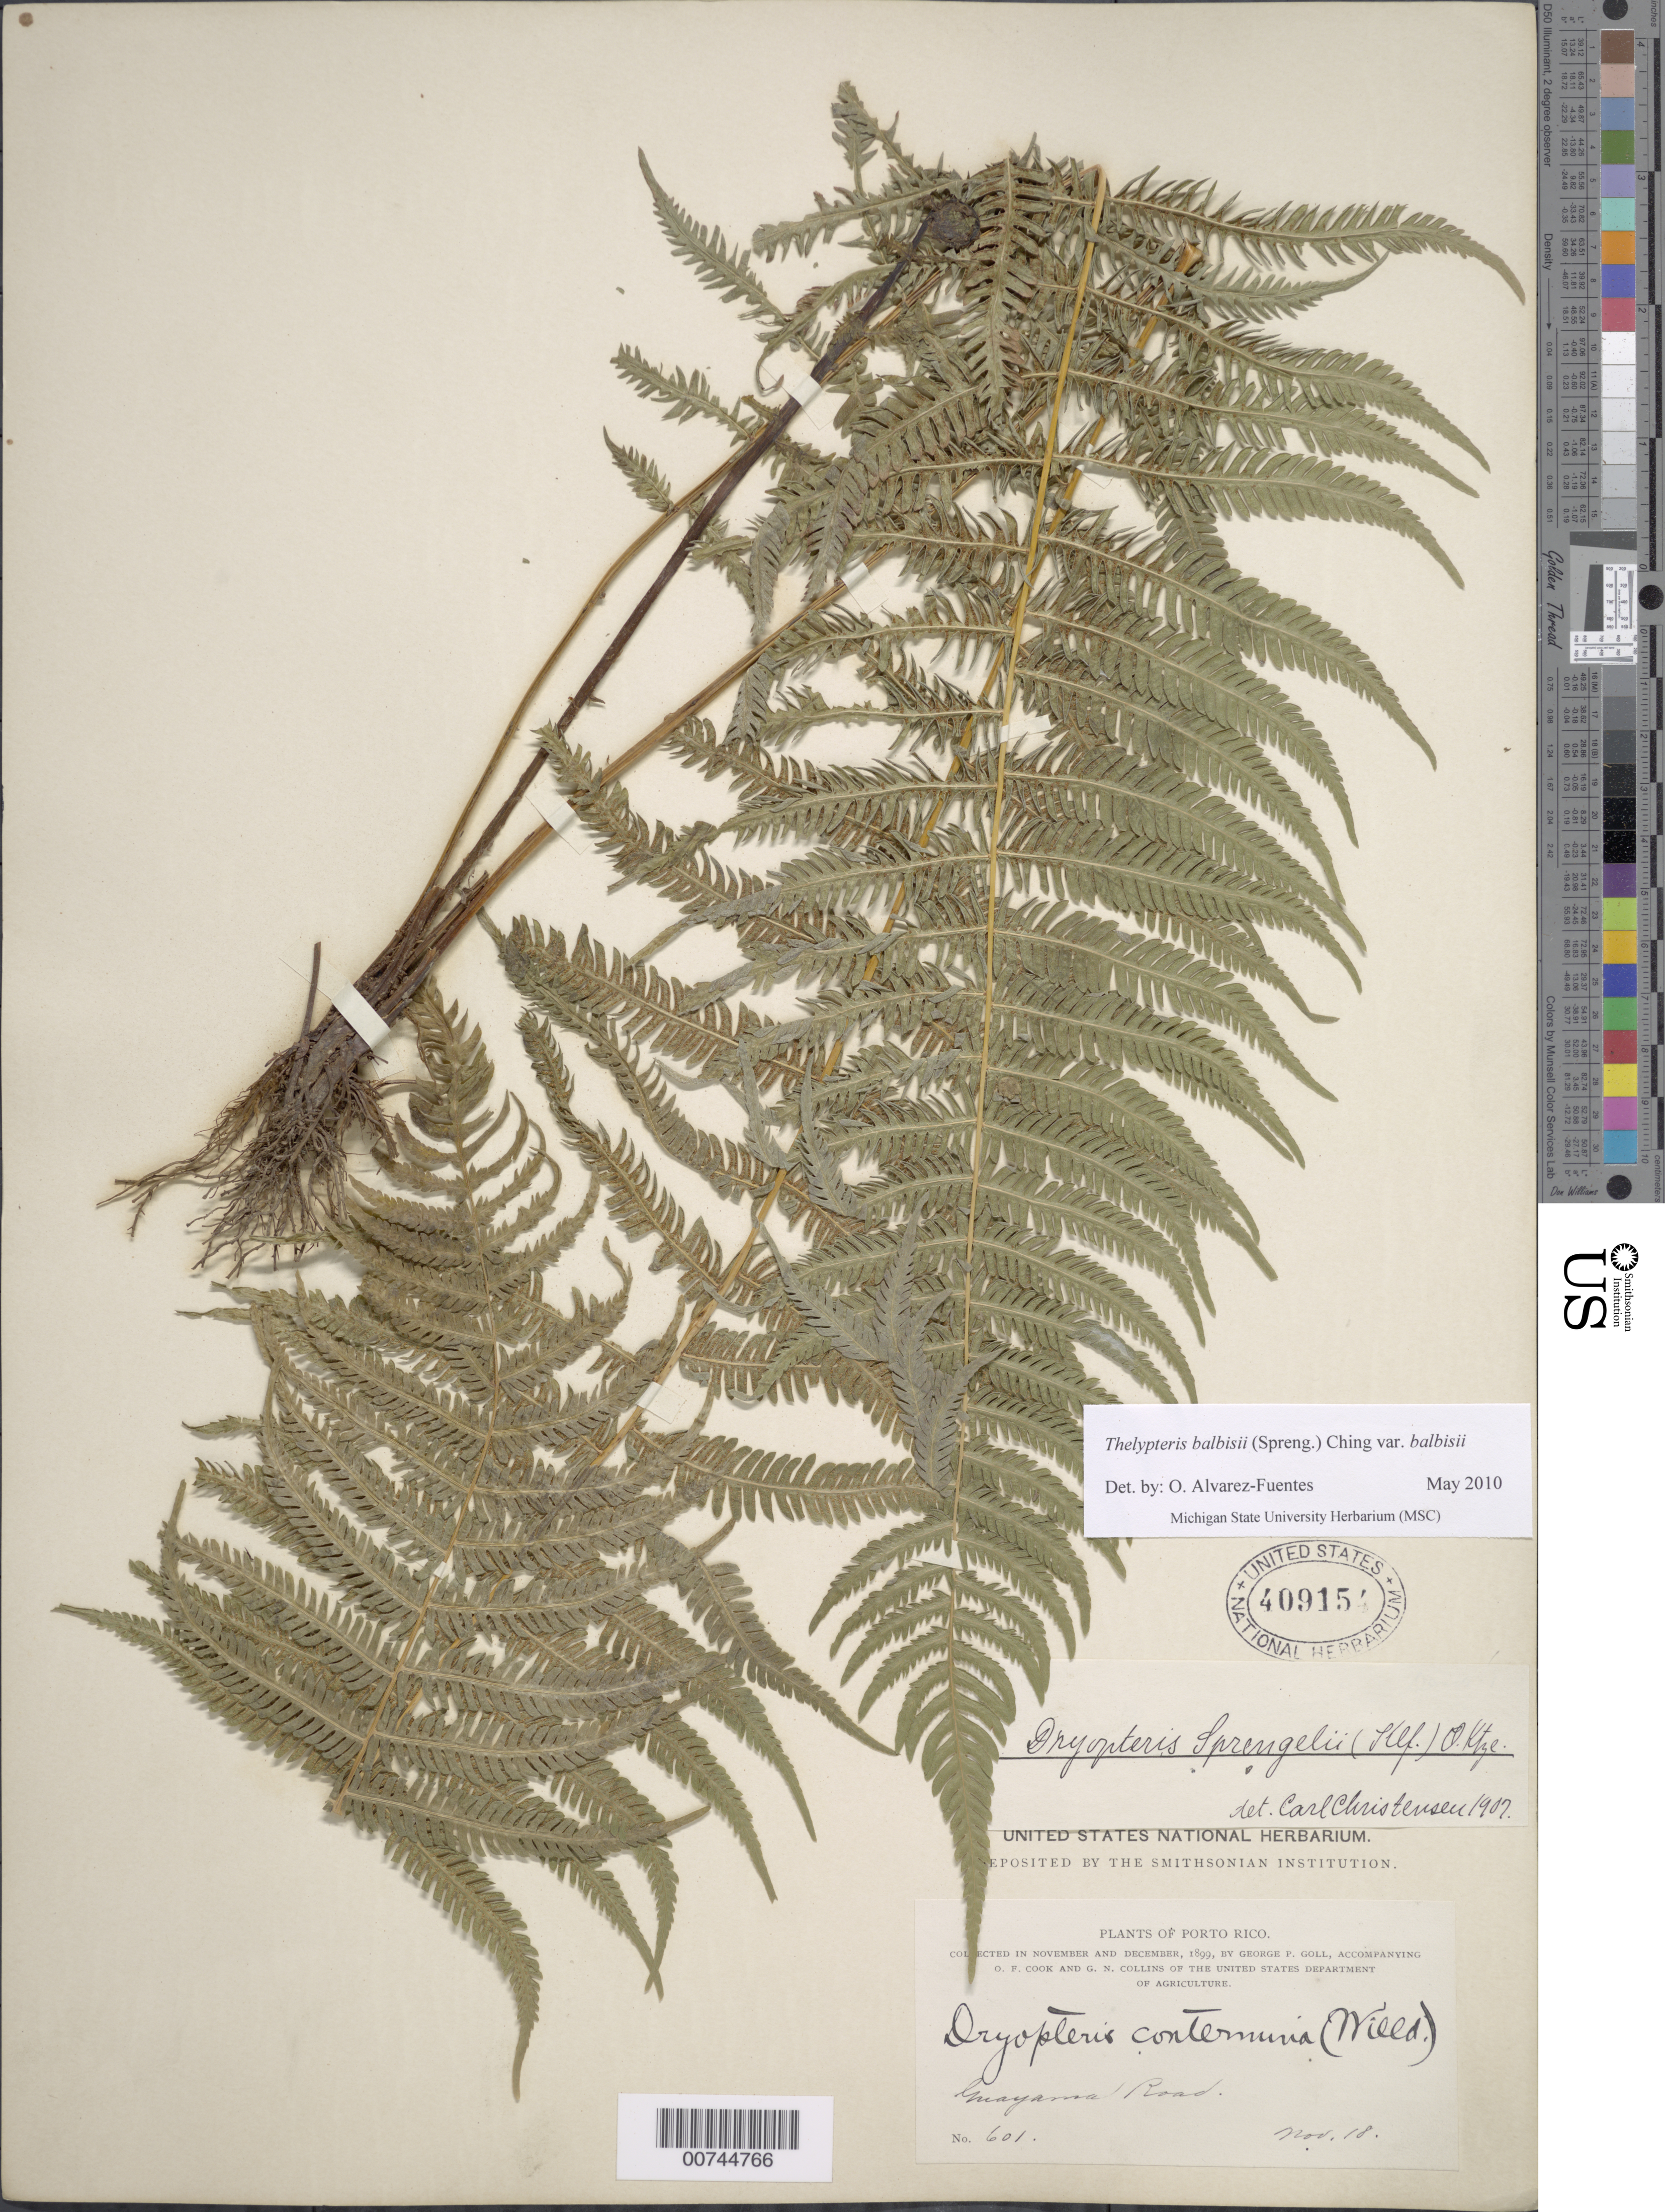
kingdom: Plantae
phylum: Tracheophyta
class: Polypodiopsida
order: Polypodiales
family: Thelypteridaceae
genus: Amauropelta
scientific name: Amauropelta balbisii (Spreng.) comb. nov., ined. 2015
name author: (Spreng.)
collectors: G. Goll, O. F. Cook & G. N. Collins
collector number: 601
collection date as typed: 18 Nov 1899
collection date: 1899-11-18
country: Puerto Rico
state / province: Guayama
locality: Guayama Road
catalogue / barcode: US 409154